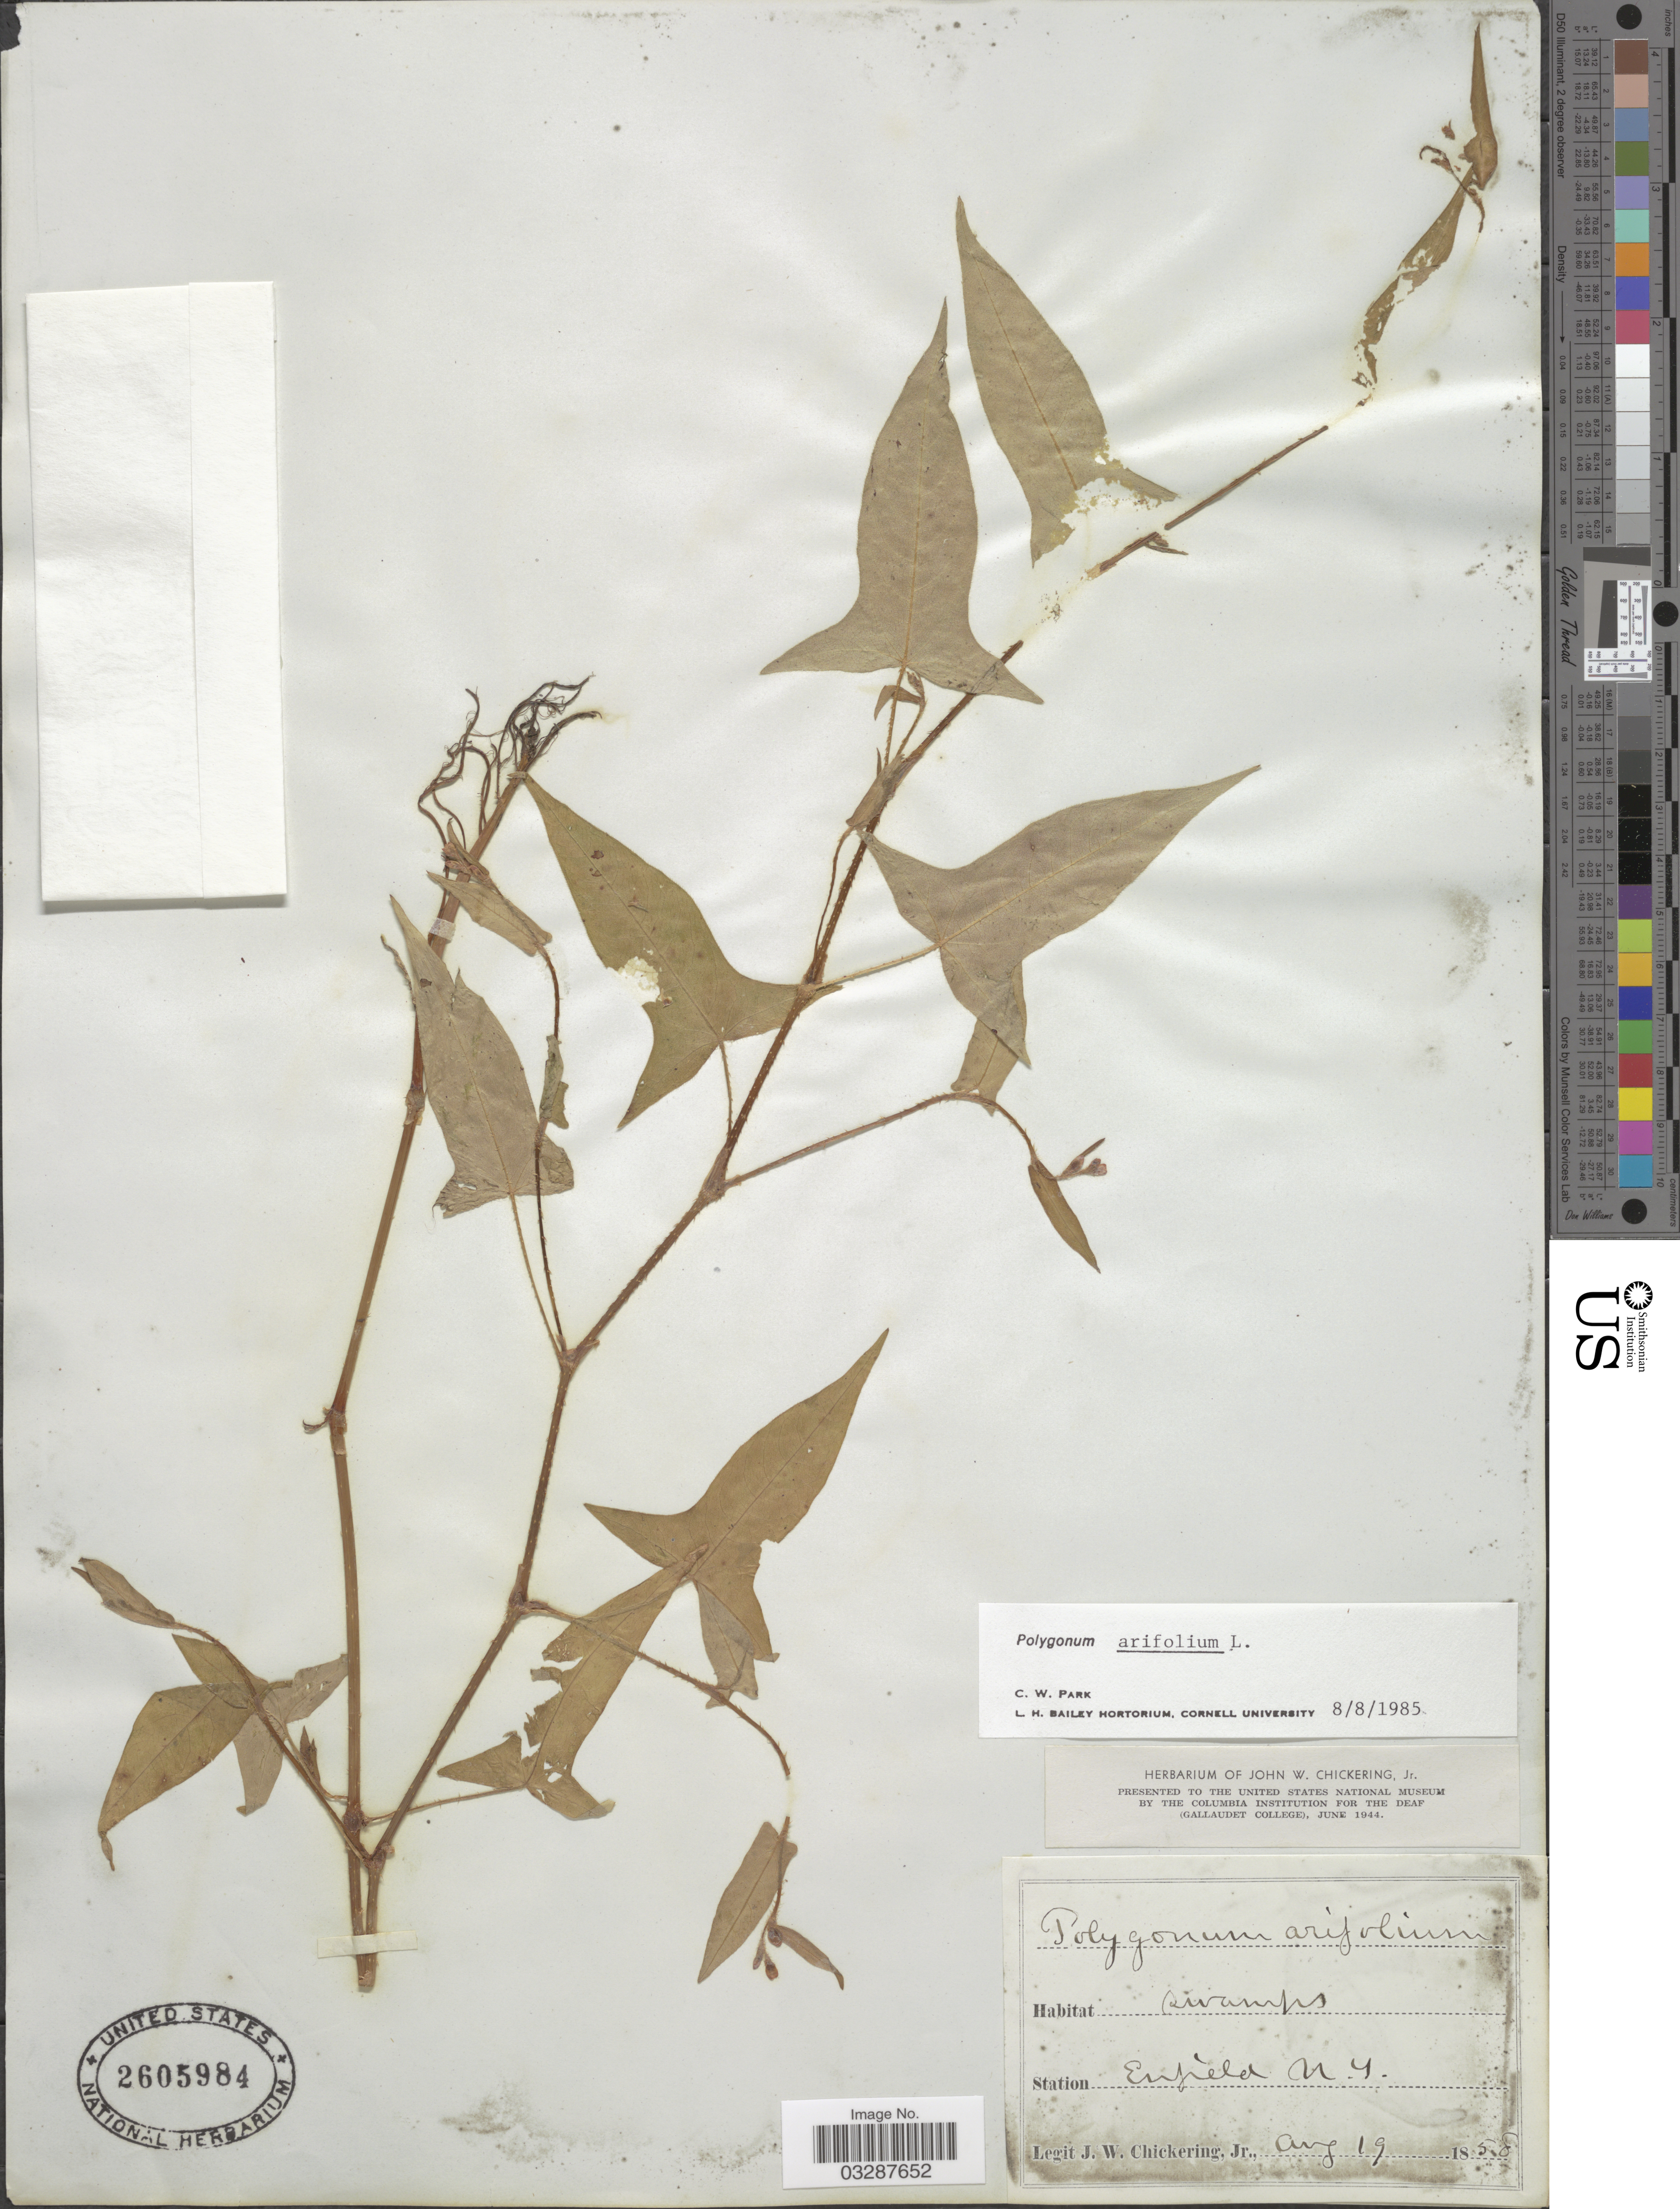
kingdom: Plantae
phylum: Tracheophyta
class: Magnoliopsida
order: Caryophyllales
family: Polygonaceae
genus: Persicaria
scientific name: Persicaria arifolia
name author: (L.) Haraldson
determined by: Atha, D. E.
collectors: J. W. Chickering Jr.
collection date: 1858-08-19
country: United States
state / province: New York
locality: Enfield.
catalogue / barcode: US 2605984